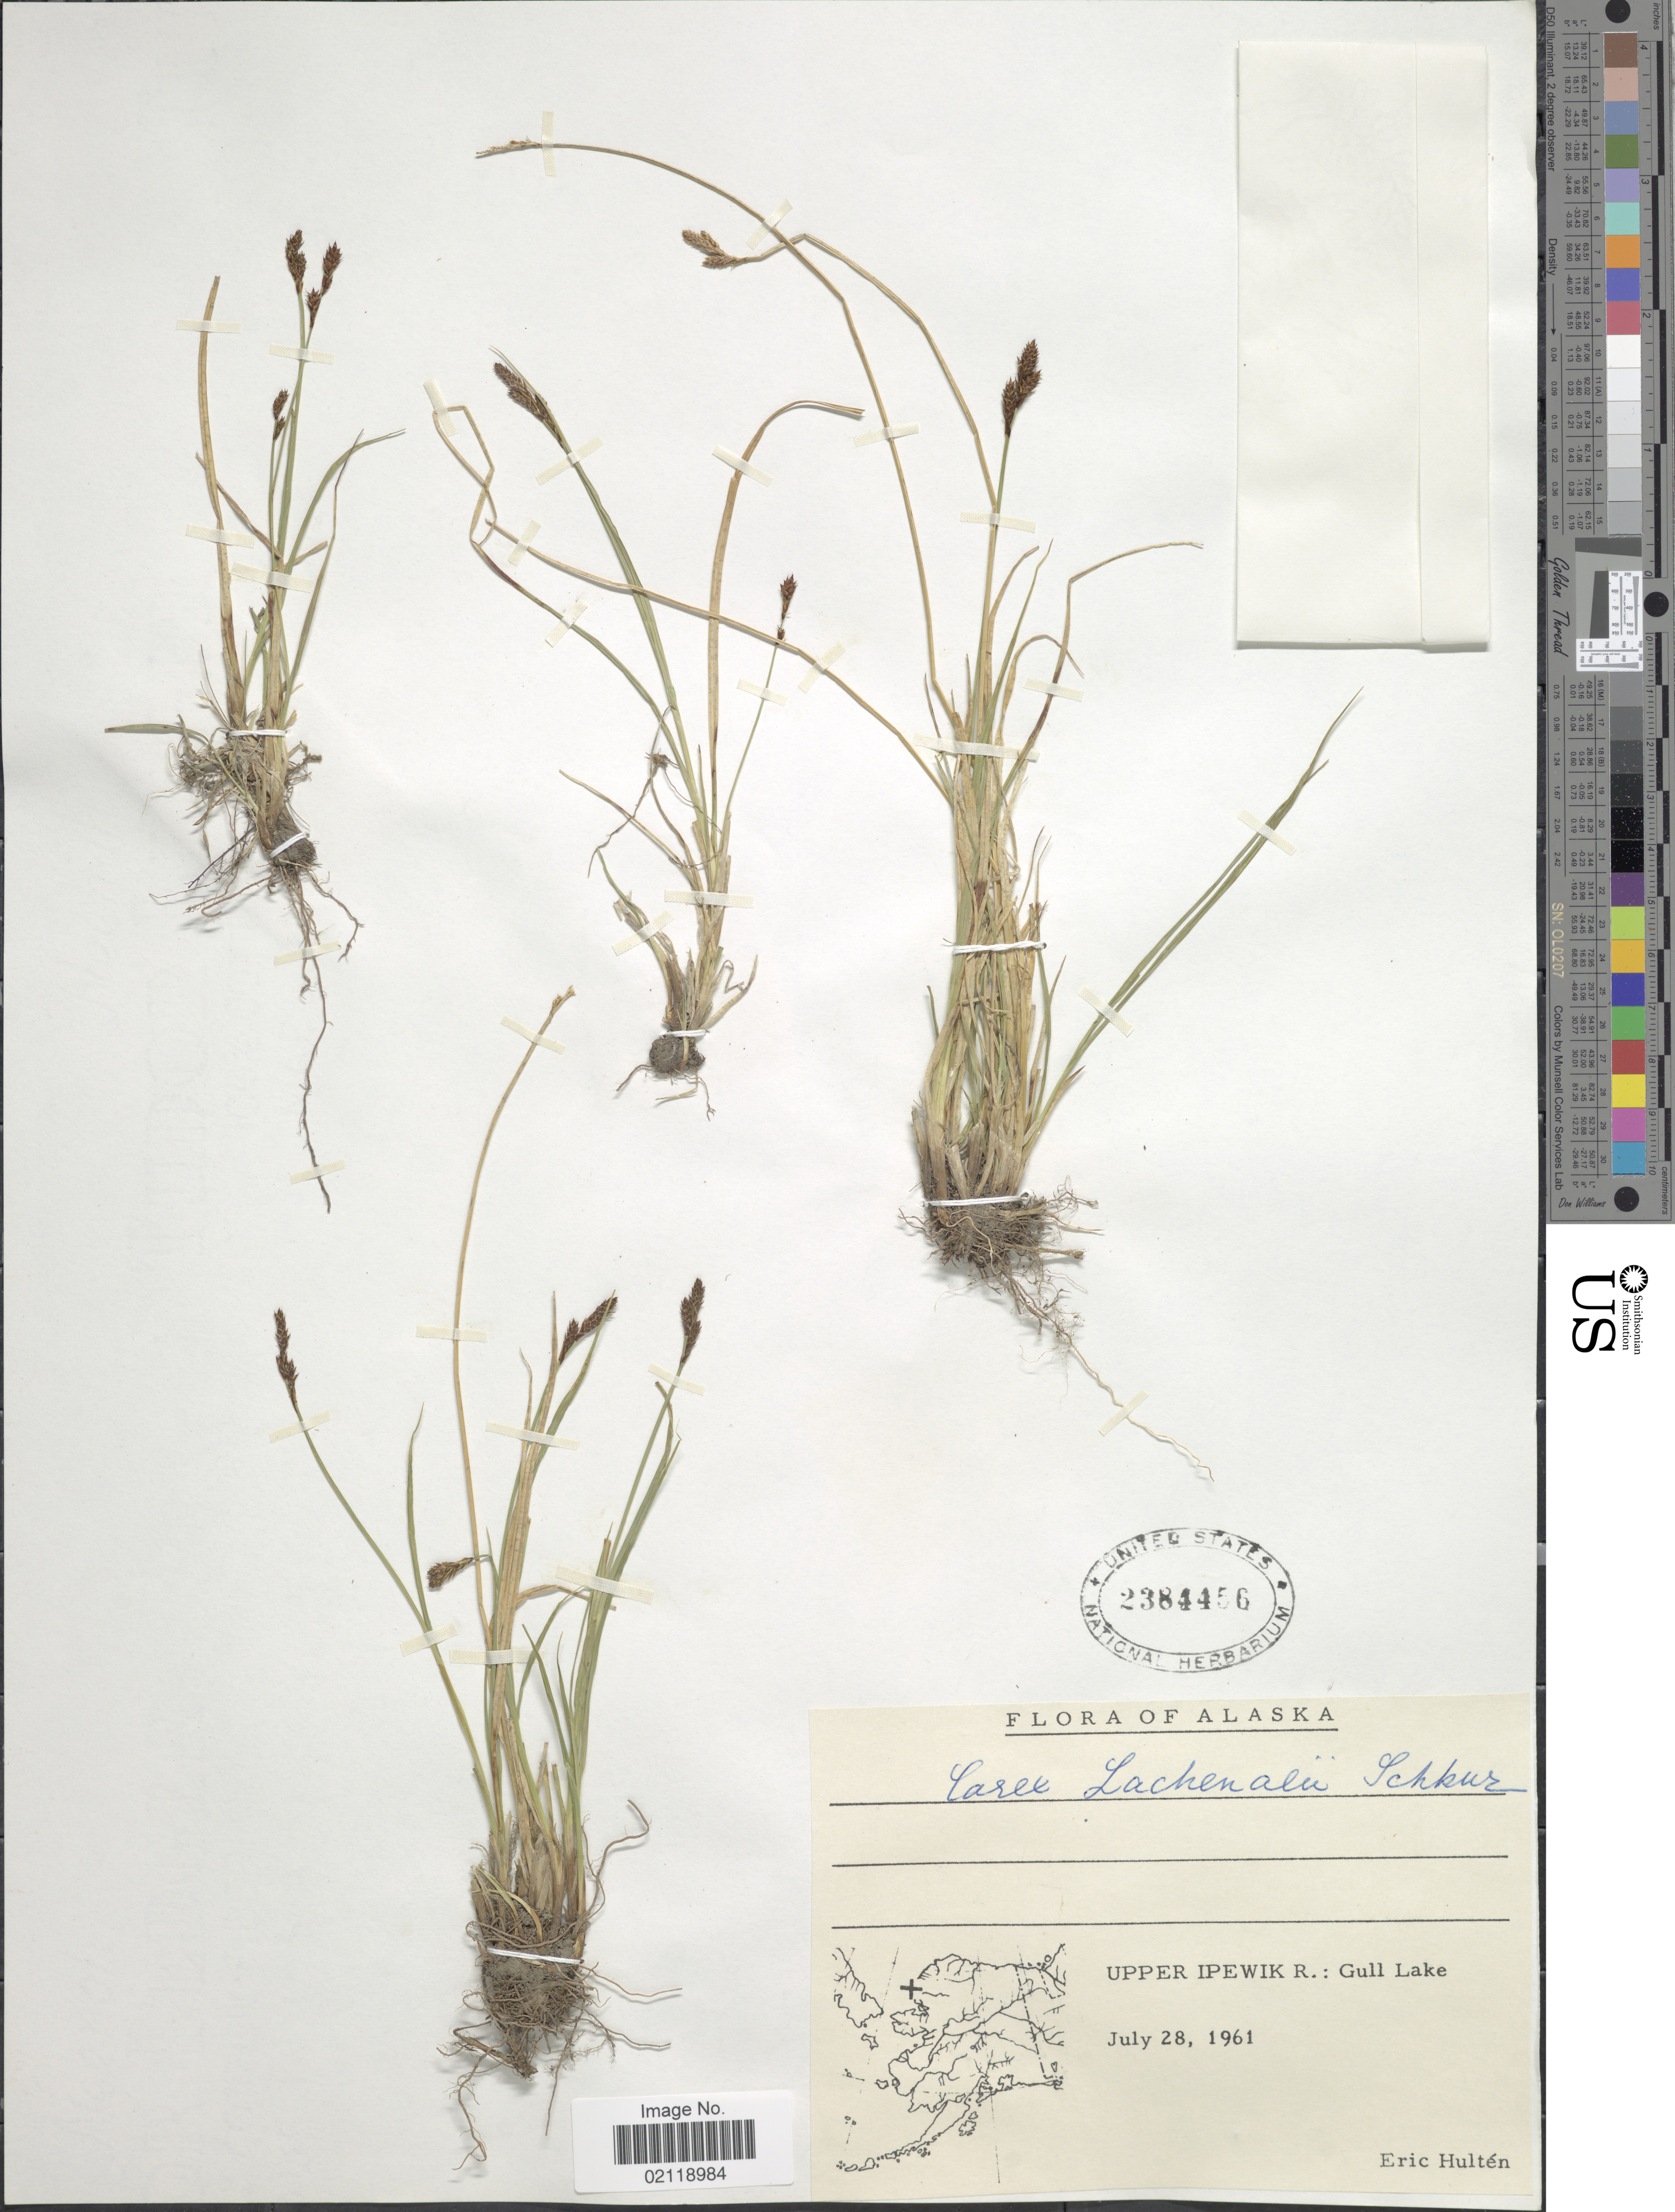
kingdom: Plantae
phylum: Tracheophyta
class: Liliopsida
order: Poales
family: Cyperaceae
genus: Carex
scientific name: Carex lachenalii subsp. lachenalii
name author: Schkuhr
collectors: E. G. Hultén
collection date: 1961-07-28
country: United States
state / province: Alaska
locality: Upper Ipewik R.: Gull Lake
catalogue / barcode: US 2384456